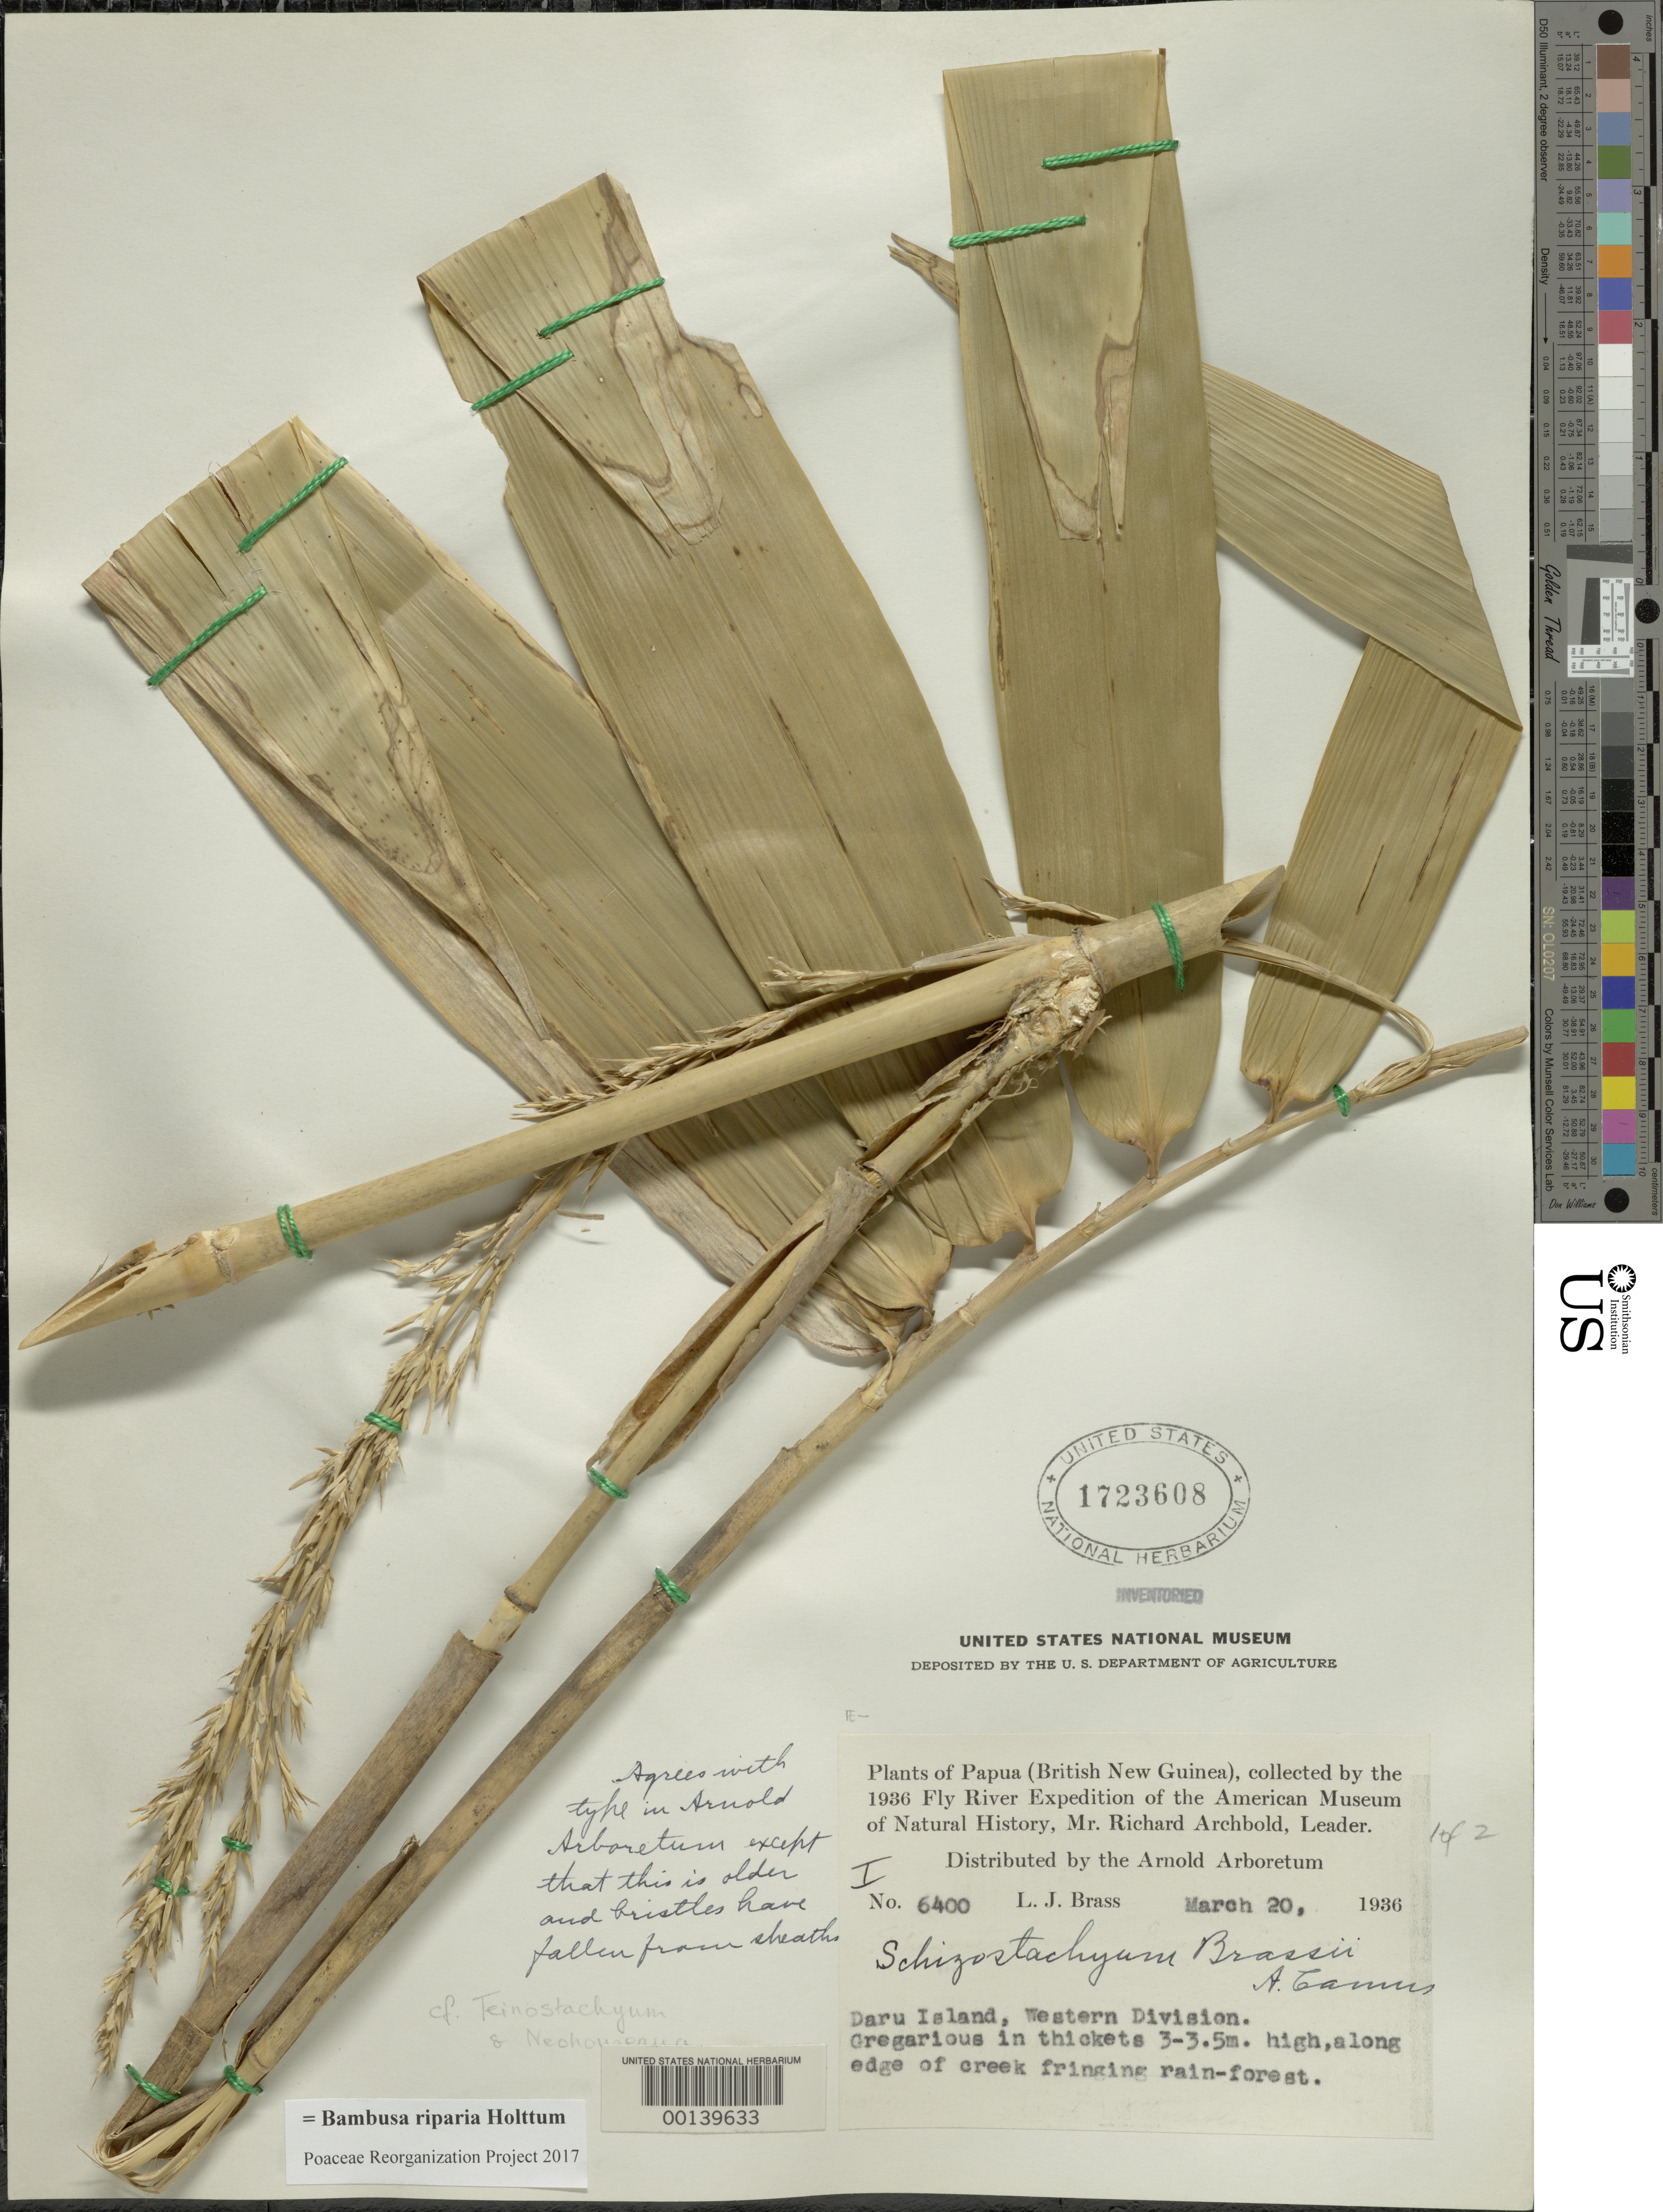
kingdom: Plantae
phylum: Tracheophyta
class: Liliopsida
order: Poales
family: Poaceae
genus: Bambusa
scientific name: Bambusa riparia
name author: Holttum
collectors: L. J. Brass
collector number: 6400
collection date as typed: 20 Mar 1936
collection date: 1936-03-20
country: Papua New Guinea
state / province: Western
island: Daru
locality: Daru isl., western division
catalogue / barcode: US 1723608